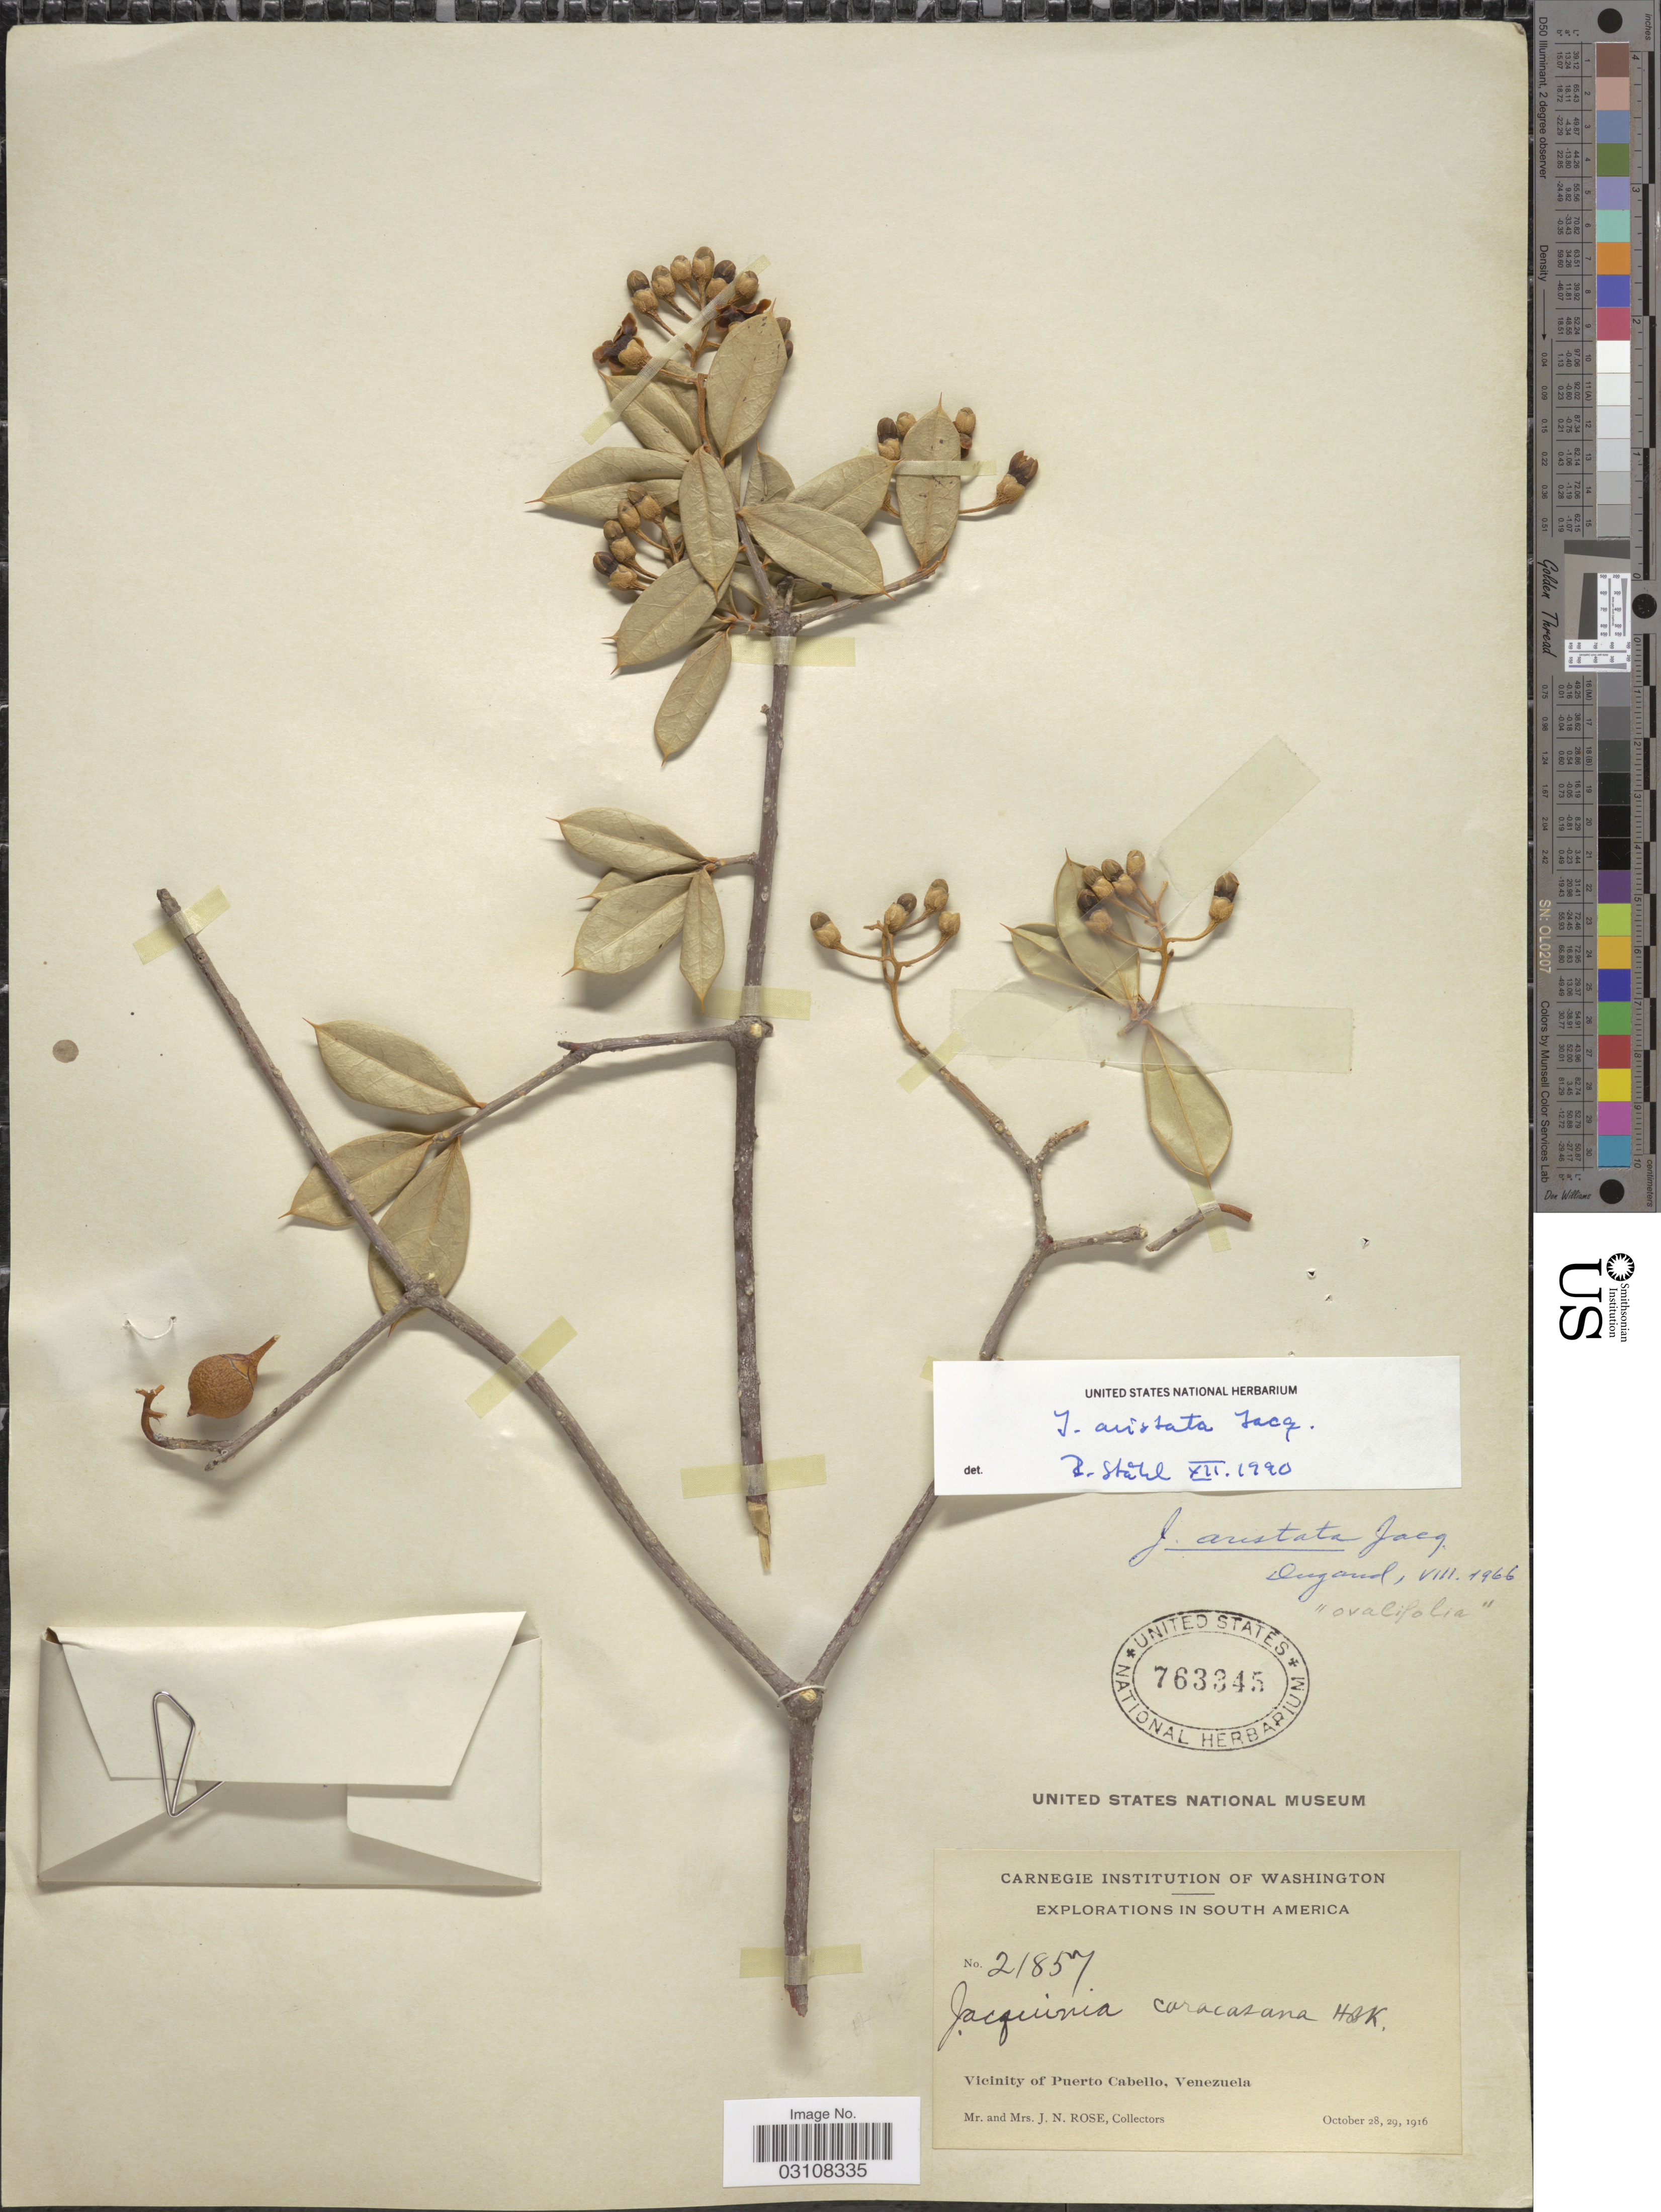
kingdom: Plantae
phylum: Tracheophyta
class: Magnoliopsida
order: Ericales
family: Primulaceae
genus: Bonellia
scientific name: Bonellia frutescens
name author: (Mill.) B. Ståhl & Källersjö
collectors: J. N. Rose & L. B. Rose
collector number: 21857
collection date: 1916-10-28/1916-10-29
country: Venezuela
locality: Vicinity of Puerto Cabello.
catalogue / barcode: US 763345